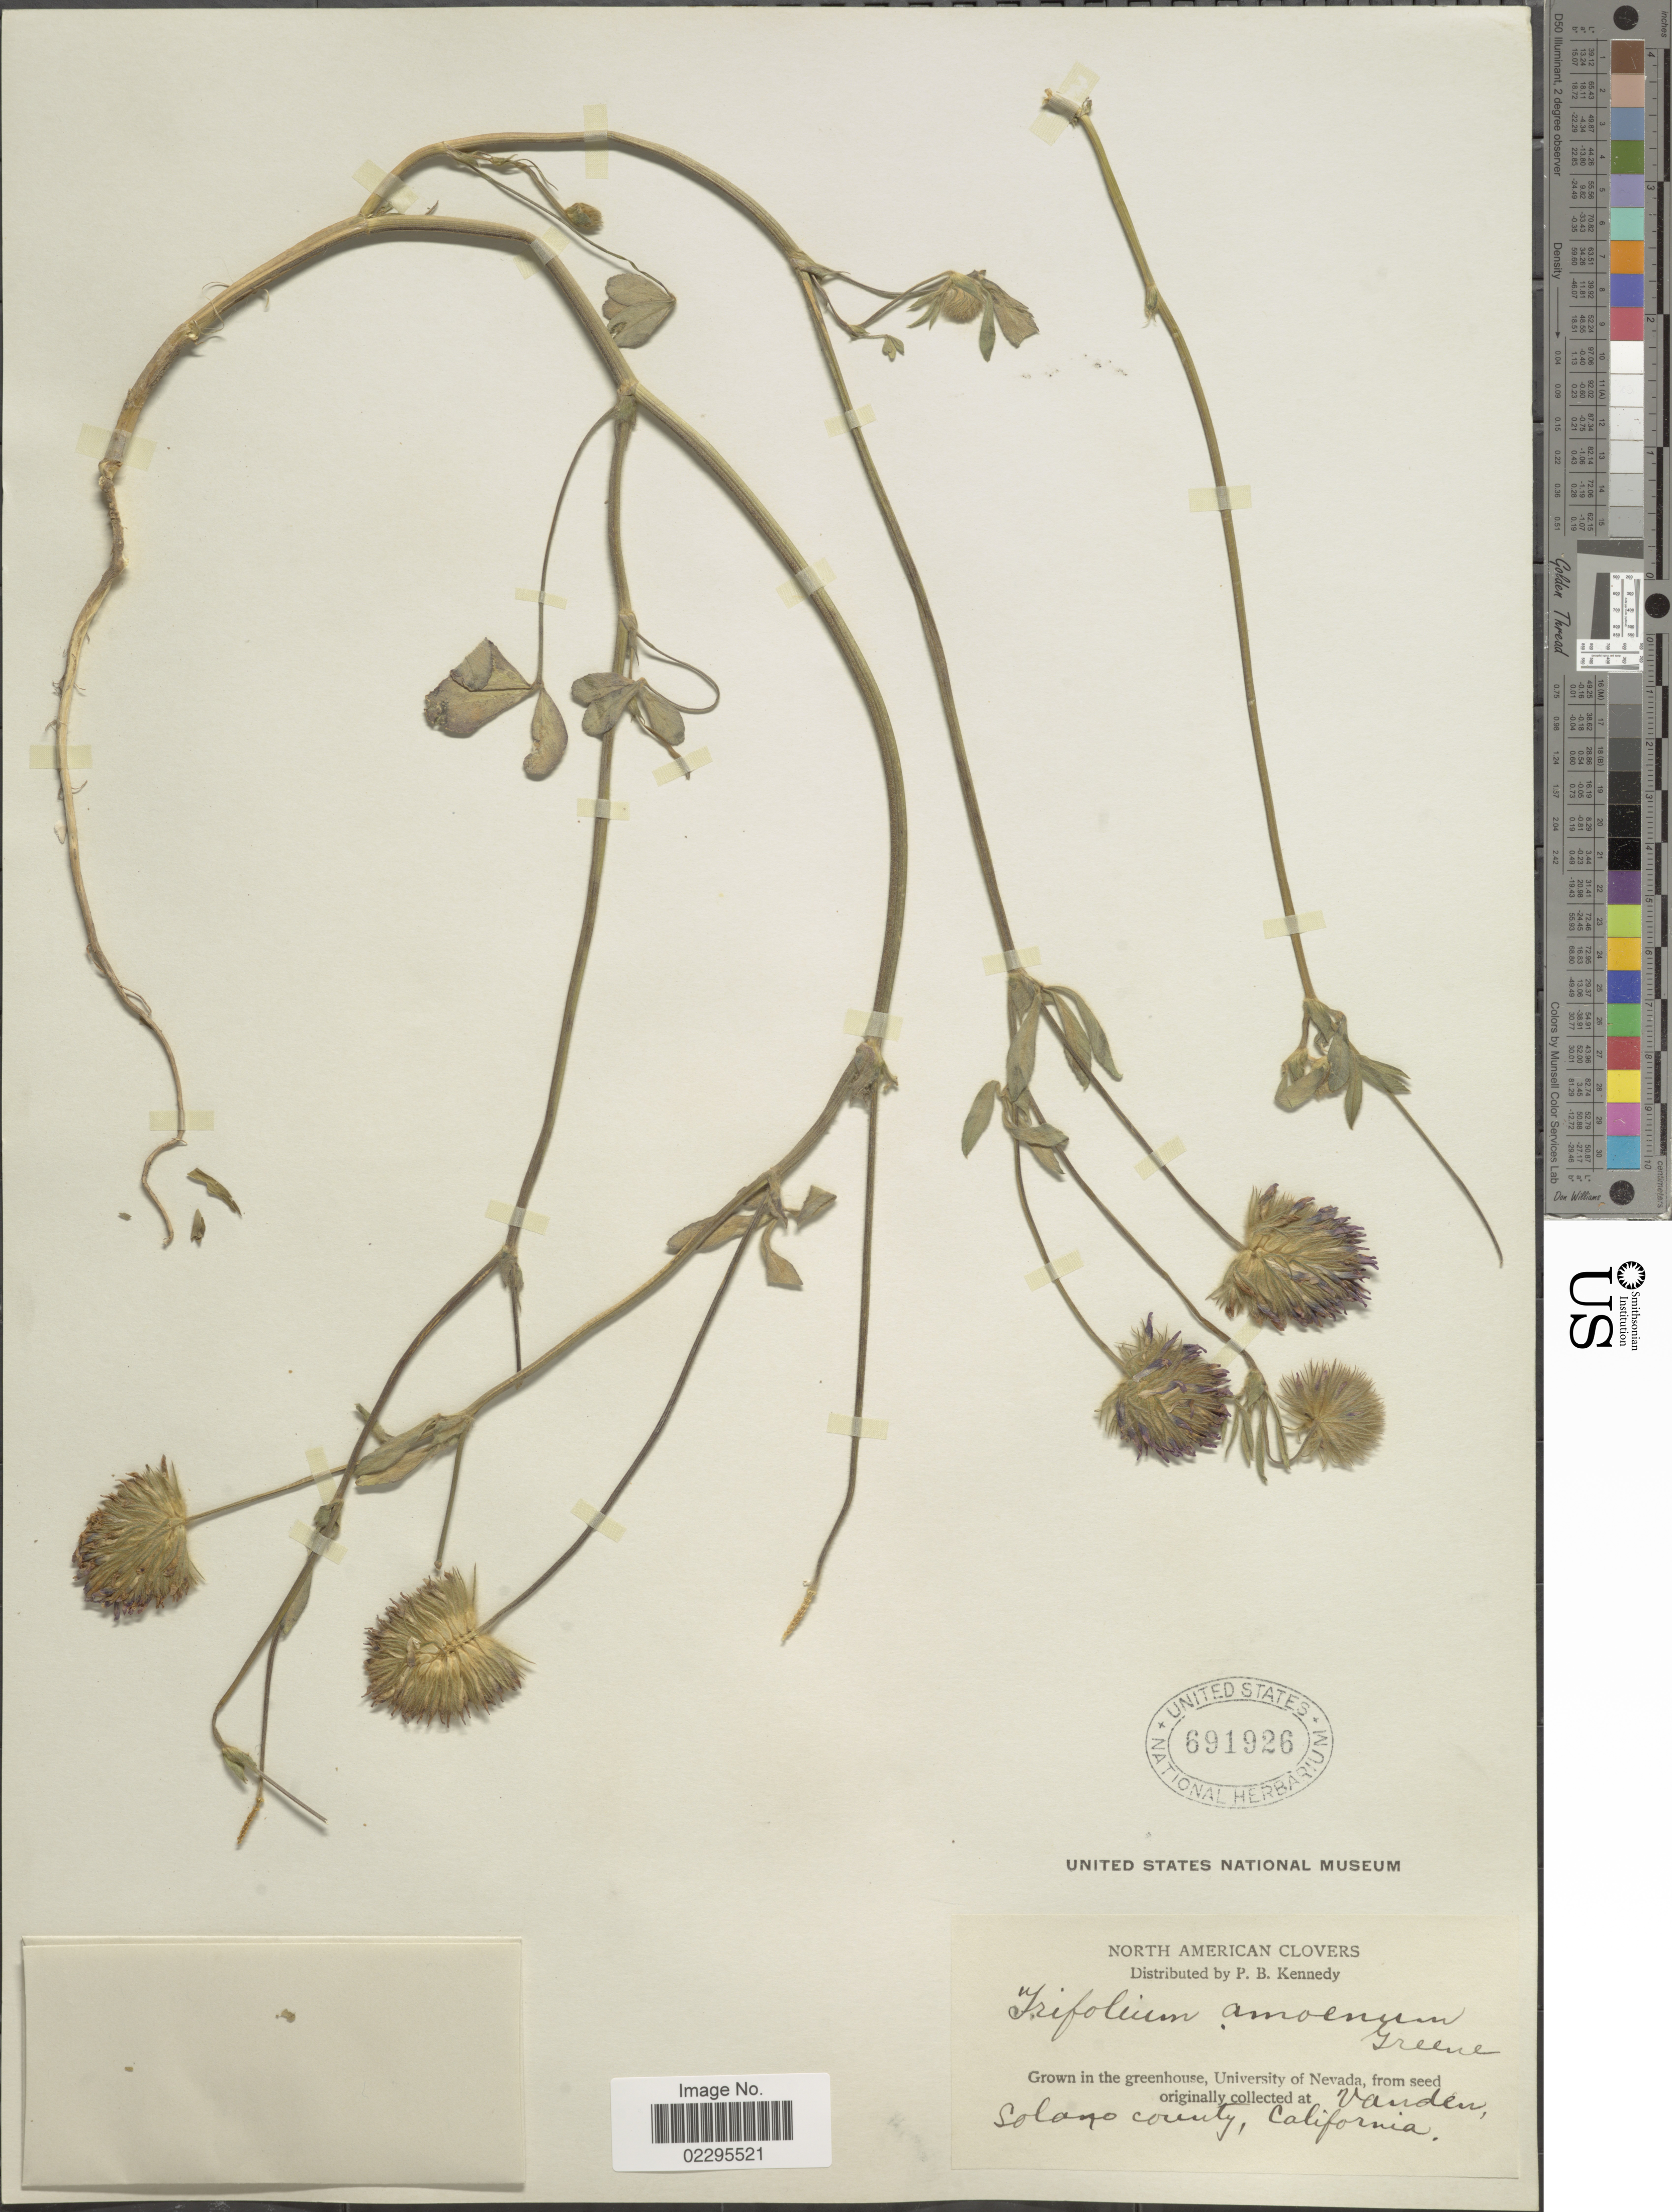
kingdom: Plantae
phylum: Tracheophyta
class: Magnoliopsida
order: Fabales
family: Fabaceae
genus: Trifolium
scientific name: Trifolium amoenum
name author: Greene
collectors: P. B. Kennedy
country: United States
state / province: Nevada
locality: Greenhouse, University of Nevada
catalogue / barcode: US 691926